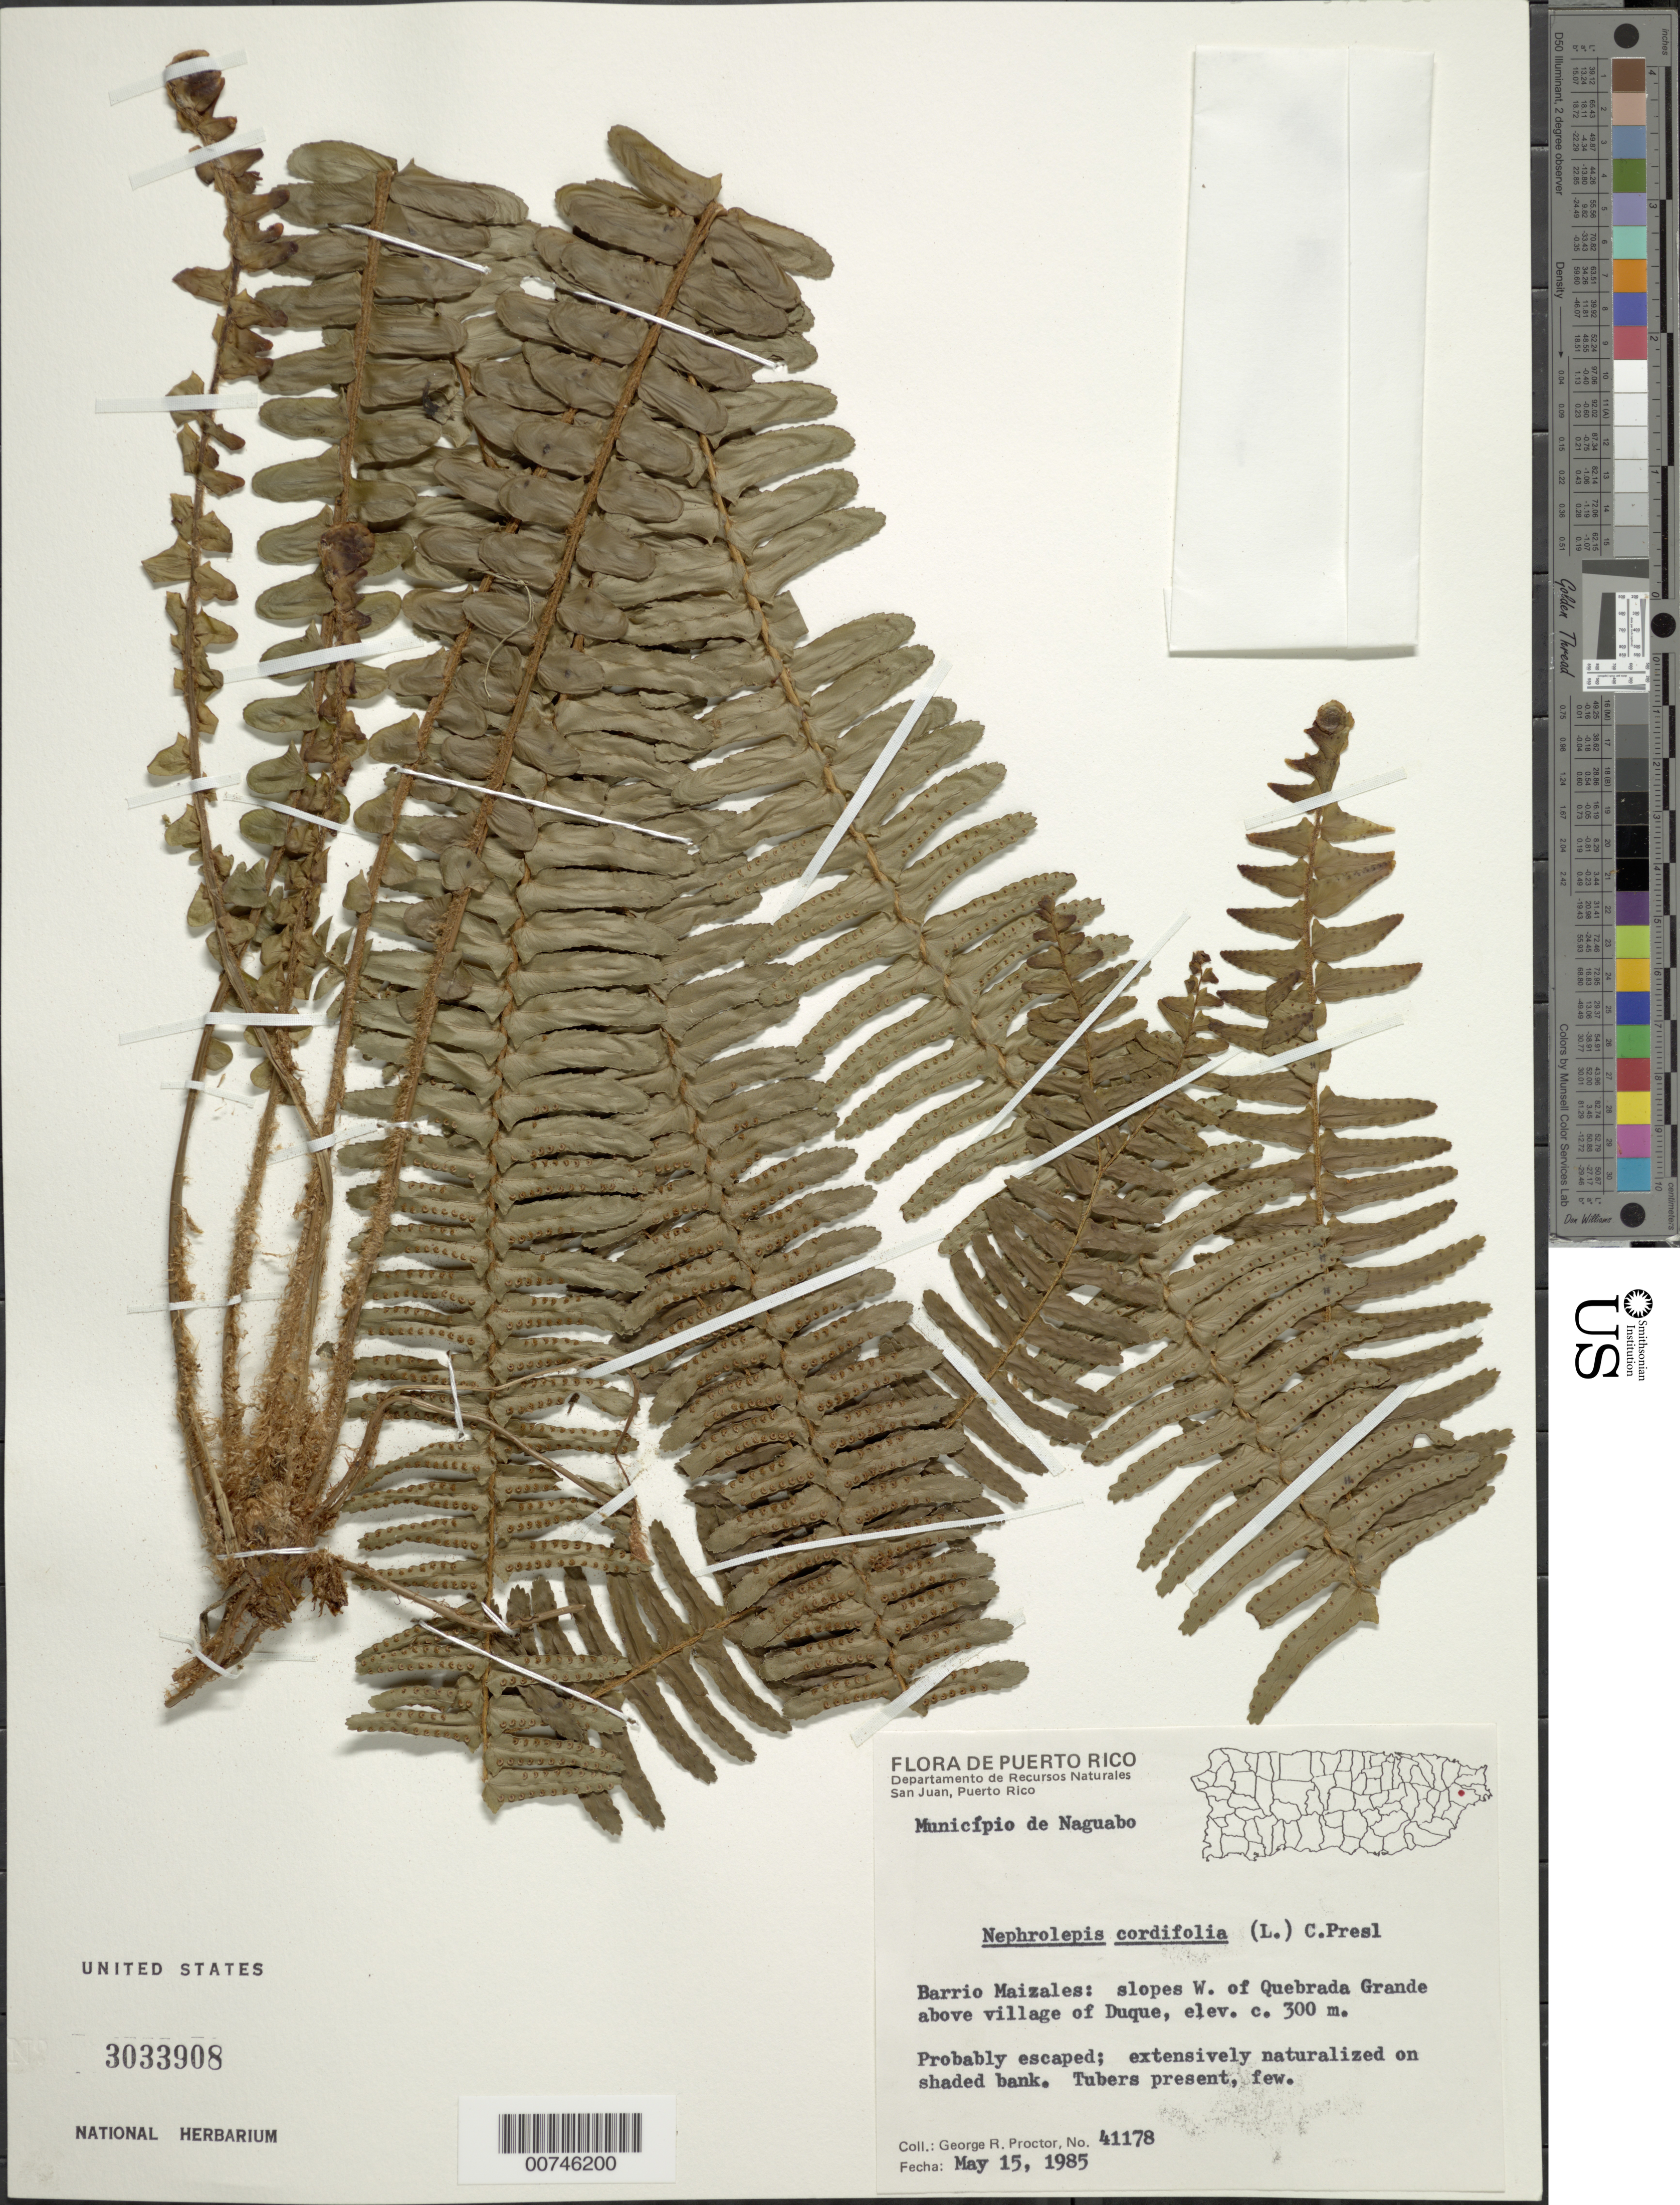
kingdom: Plantae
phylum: Tracheophyta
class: Polypodiopsida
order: Polypodiales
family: Nephrolepidaceae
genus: Nephrolepis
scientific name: Nephrolepis cordifolia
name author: (L.) C. Presl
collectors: G. R. Proctor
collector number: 41178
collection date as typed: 15 May 1985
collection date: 1985-05-15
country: Puerto Rico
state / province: Naguabo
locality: Barrio Maizales: slopes W of Quebrada Grande above village of Duque, Municipio de Naguabo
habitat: Probably escaped; extensively naturalized on shaded bank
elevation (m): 300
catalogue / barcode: US 3033908